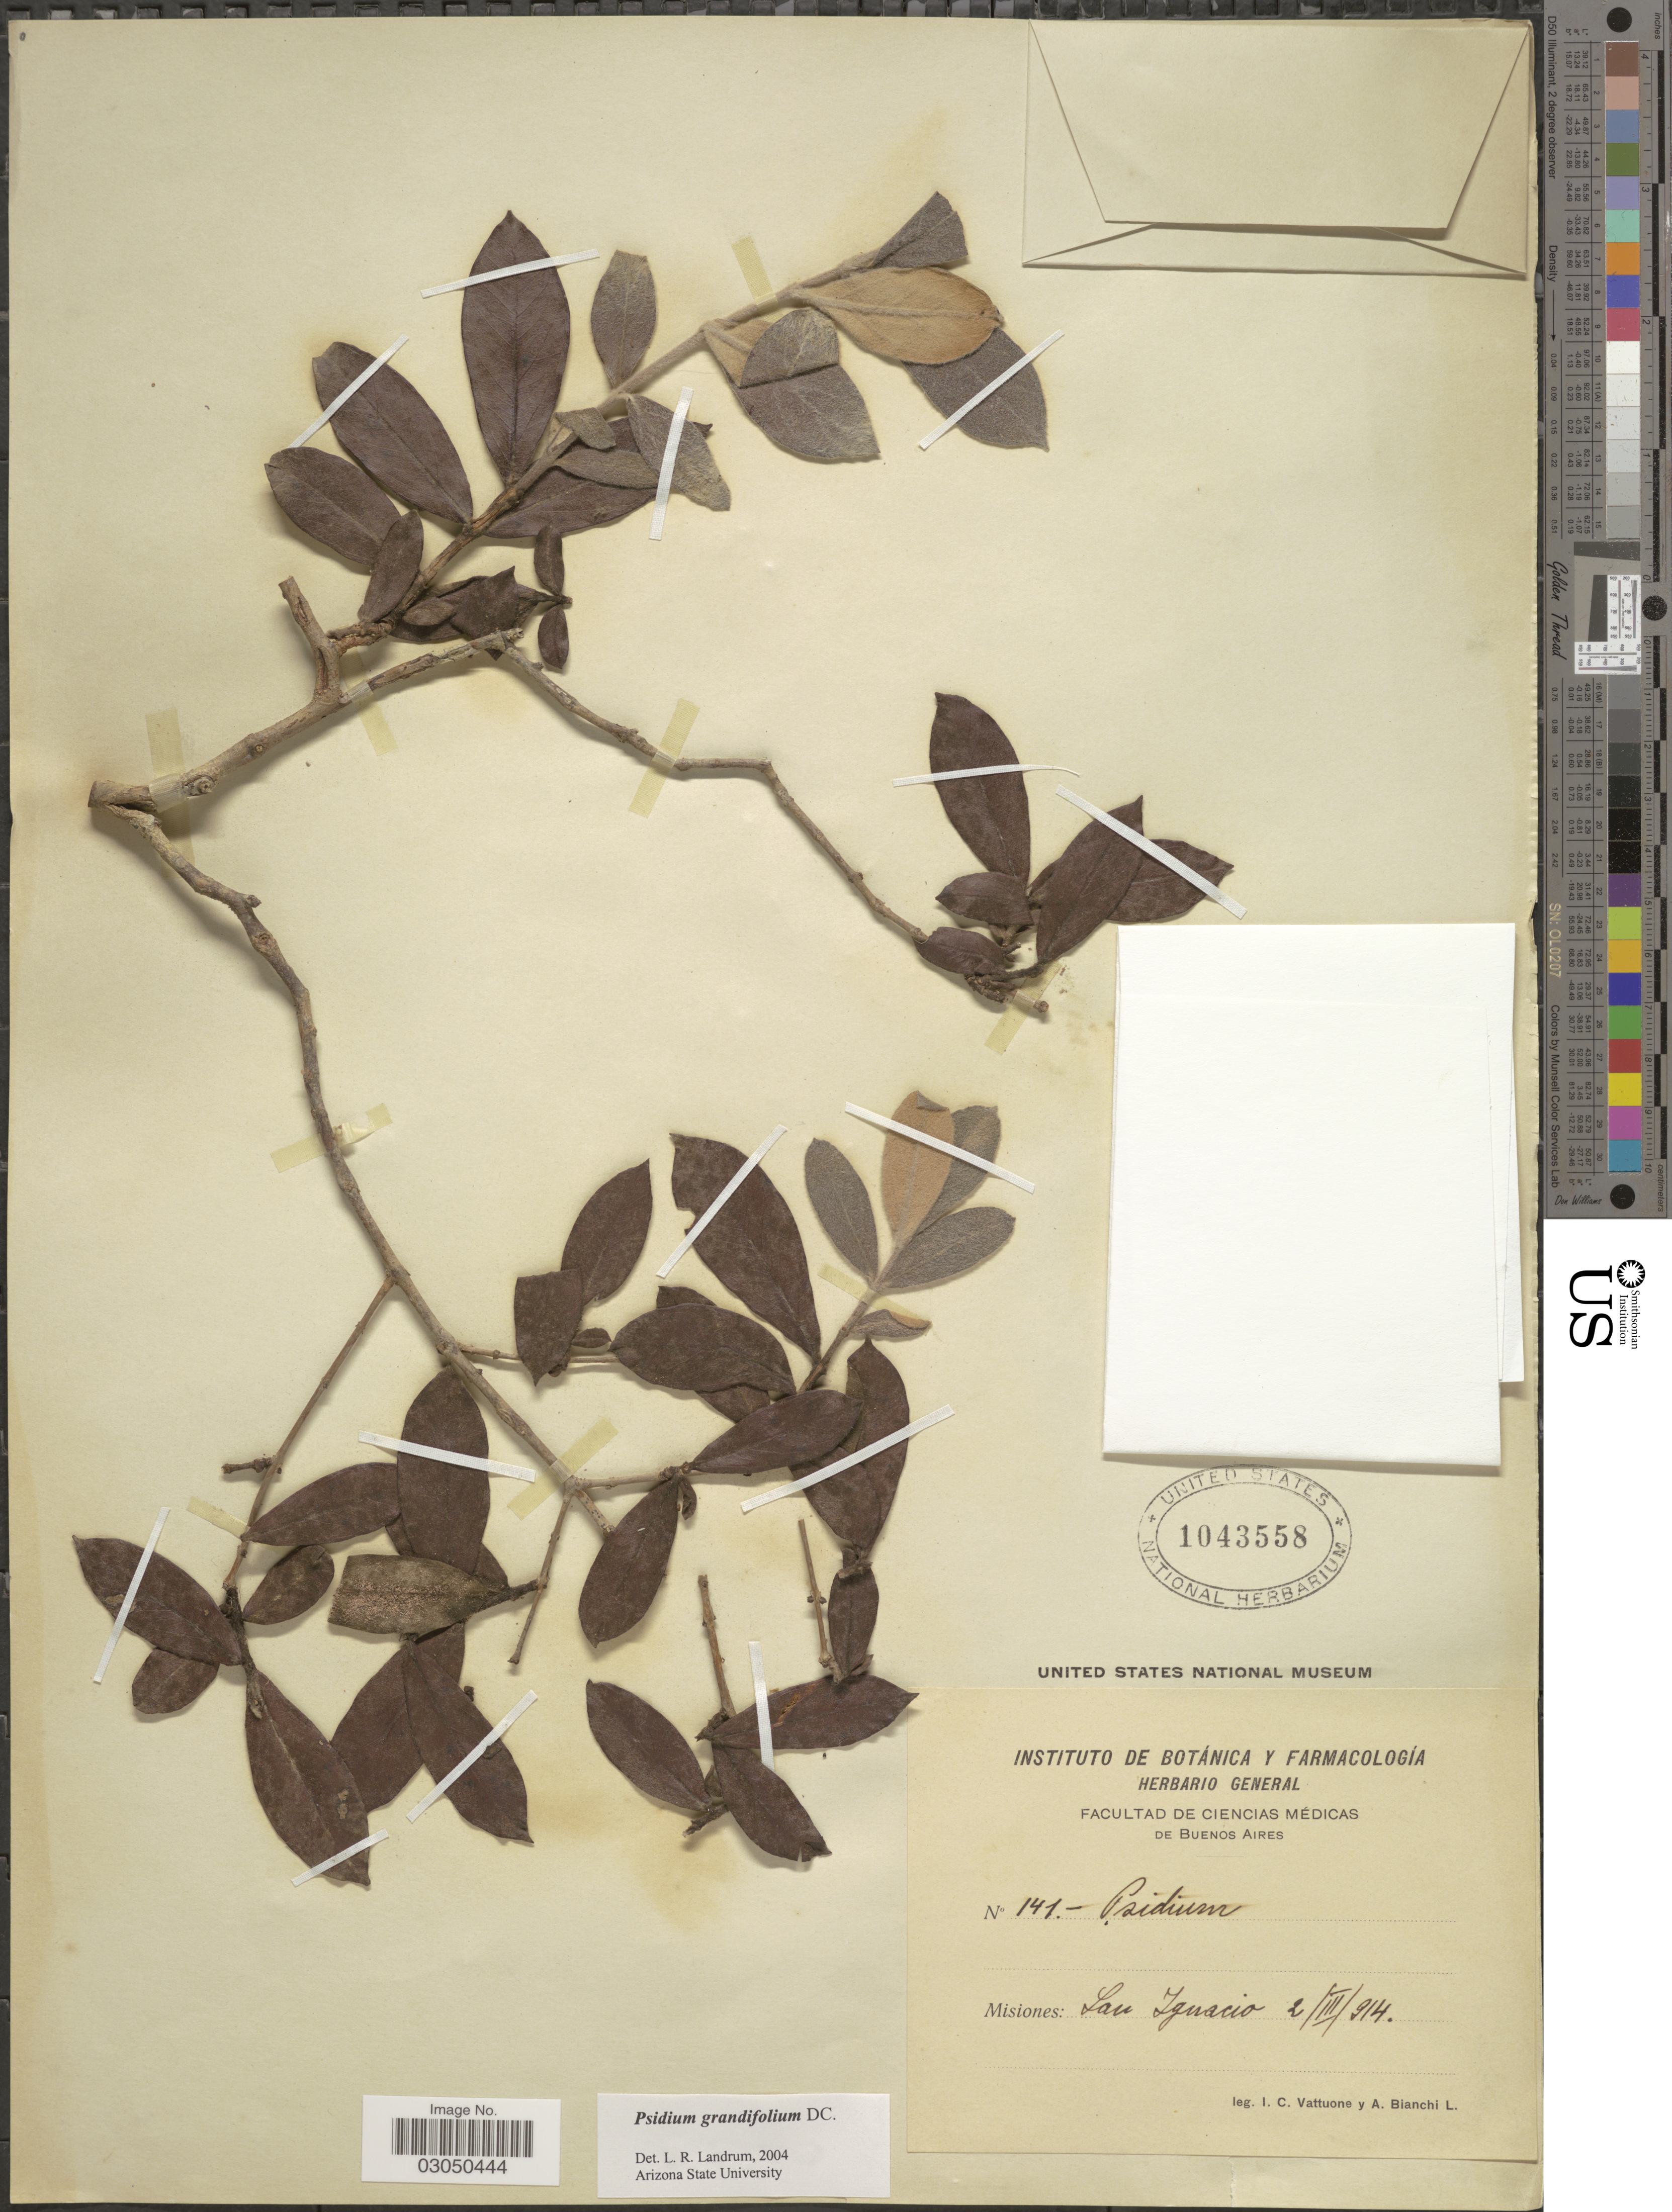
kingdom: Plantae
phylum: Tracheophyta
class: Magnoliopsida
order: Myrtales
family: Myrtaceae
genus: Psidium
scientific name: Psidium grandifolium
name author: Mart. ex DC.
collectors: I. Vattuone & A. Bianchi L.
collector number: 141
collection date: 1914-03-02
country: Argentina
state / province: Misiones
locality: Misiones: San Ignacio.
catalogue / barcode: US 1043558